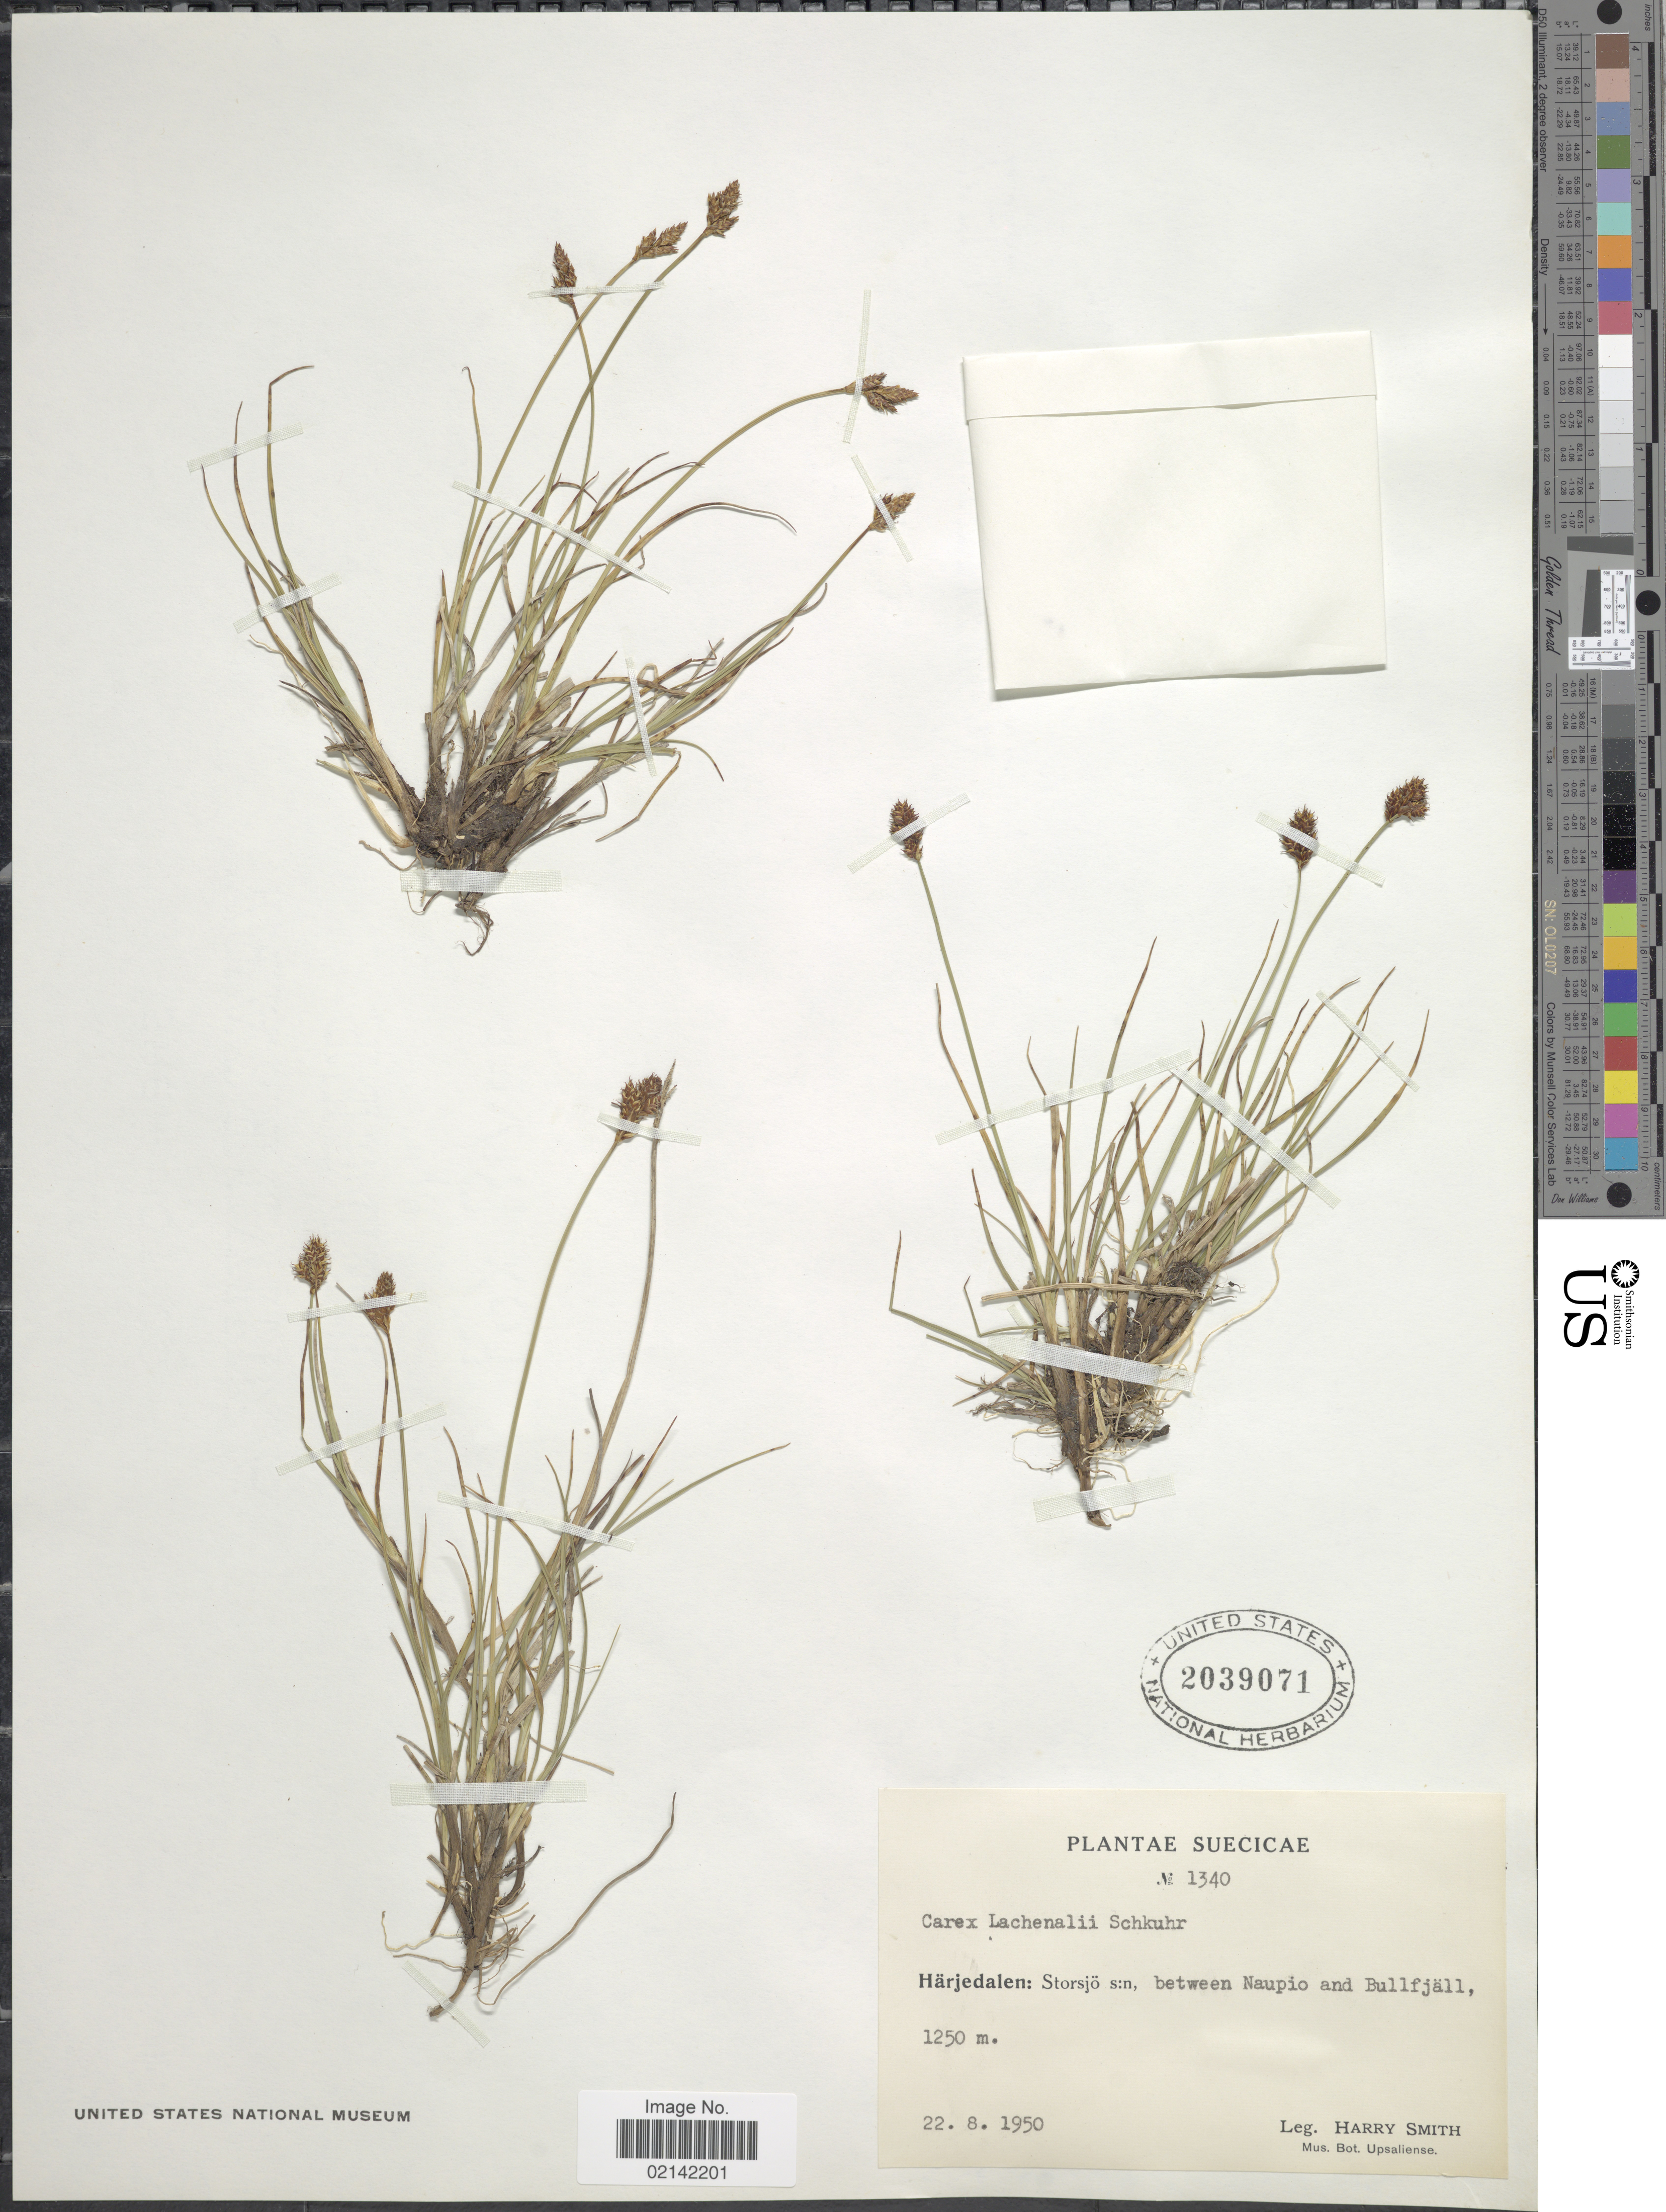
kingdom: Plantae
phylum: Tracheophyta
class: Liliopsida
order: Poales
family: Cyperaceae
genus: Carex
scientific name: Carex lachenalii subsp. lachenalii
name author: Schkuhr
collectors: H. Smith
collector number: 1340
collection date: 1950-08-22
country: Sweden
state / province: Jamtland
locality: Härjedalen: Storsjö s:n, between Naupio and Bullfjäll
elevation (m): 1250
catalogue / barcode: US 2039071